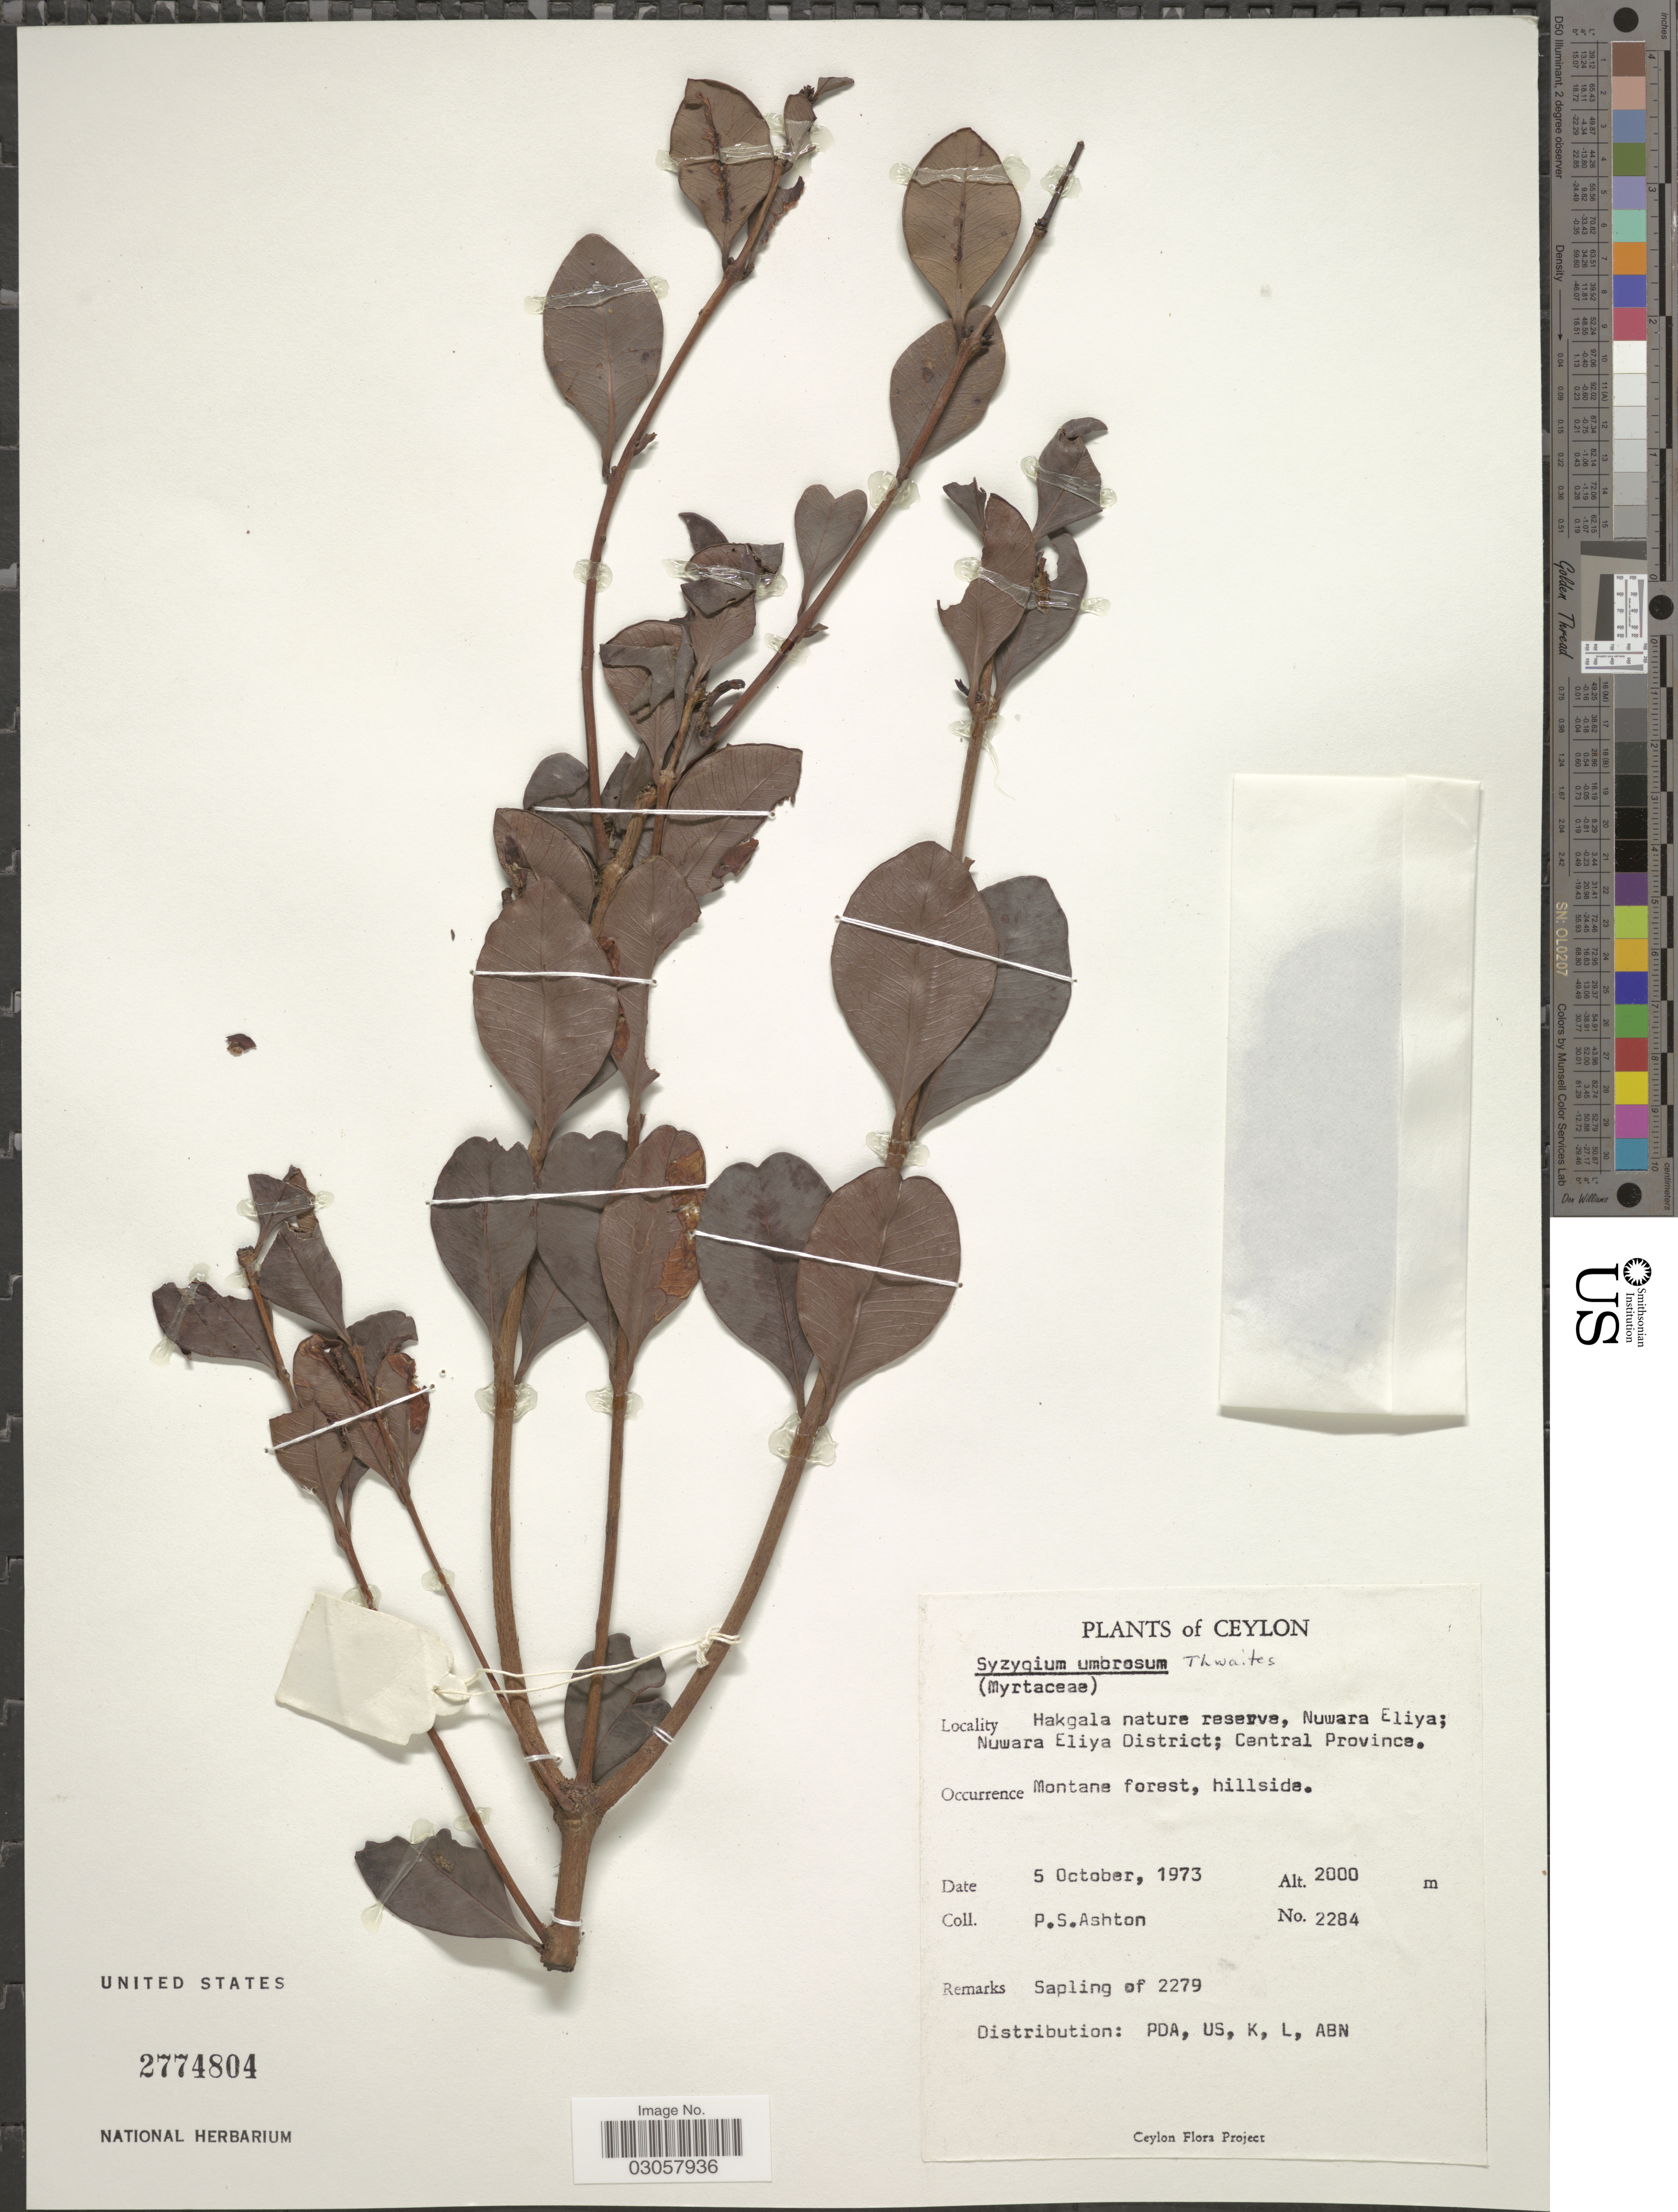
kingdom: Plantae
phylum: Tracheophyta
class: Magnoliopsida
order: Myrtales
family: Myrtaceae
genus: Syzygium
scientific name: Syzygium umbrosum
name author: Thwaites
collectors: P. S. Ashton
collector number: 2284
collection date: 1973-10-05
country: Sri Lanka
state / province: Central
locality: Ceylon. Hakgala nature reserve, Nuwara Eliya, Nuwara Eliya District.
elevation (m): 2000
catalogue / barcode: US 2774804